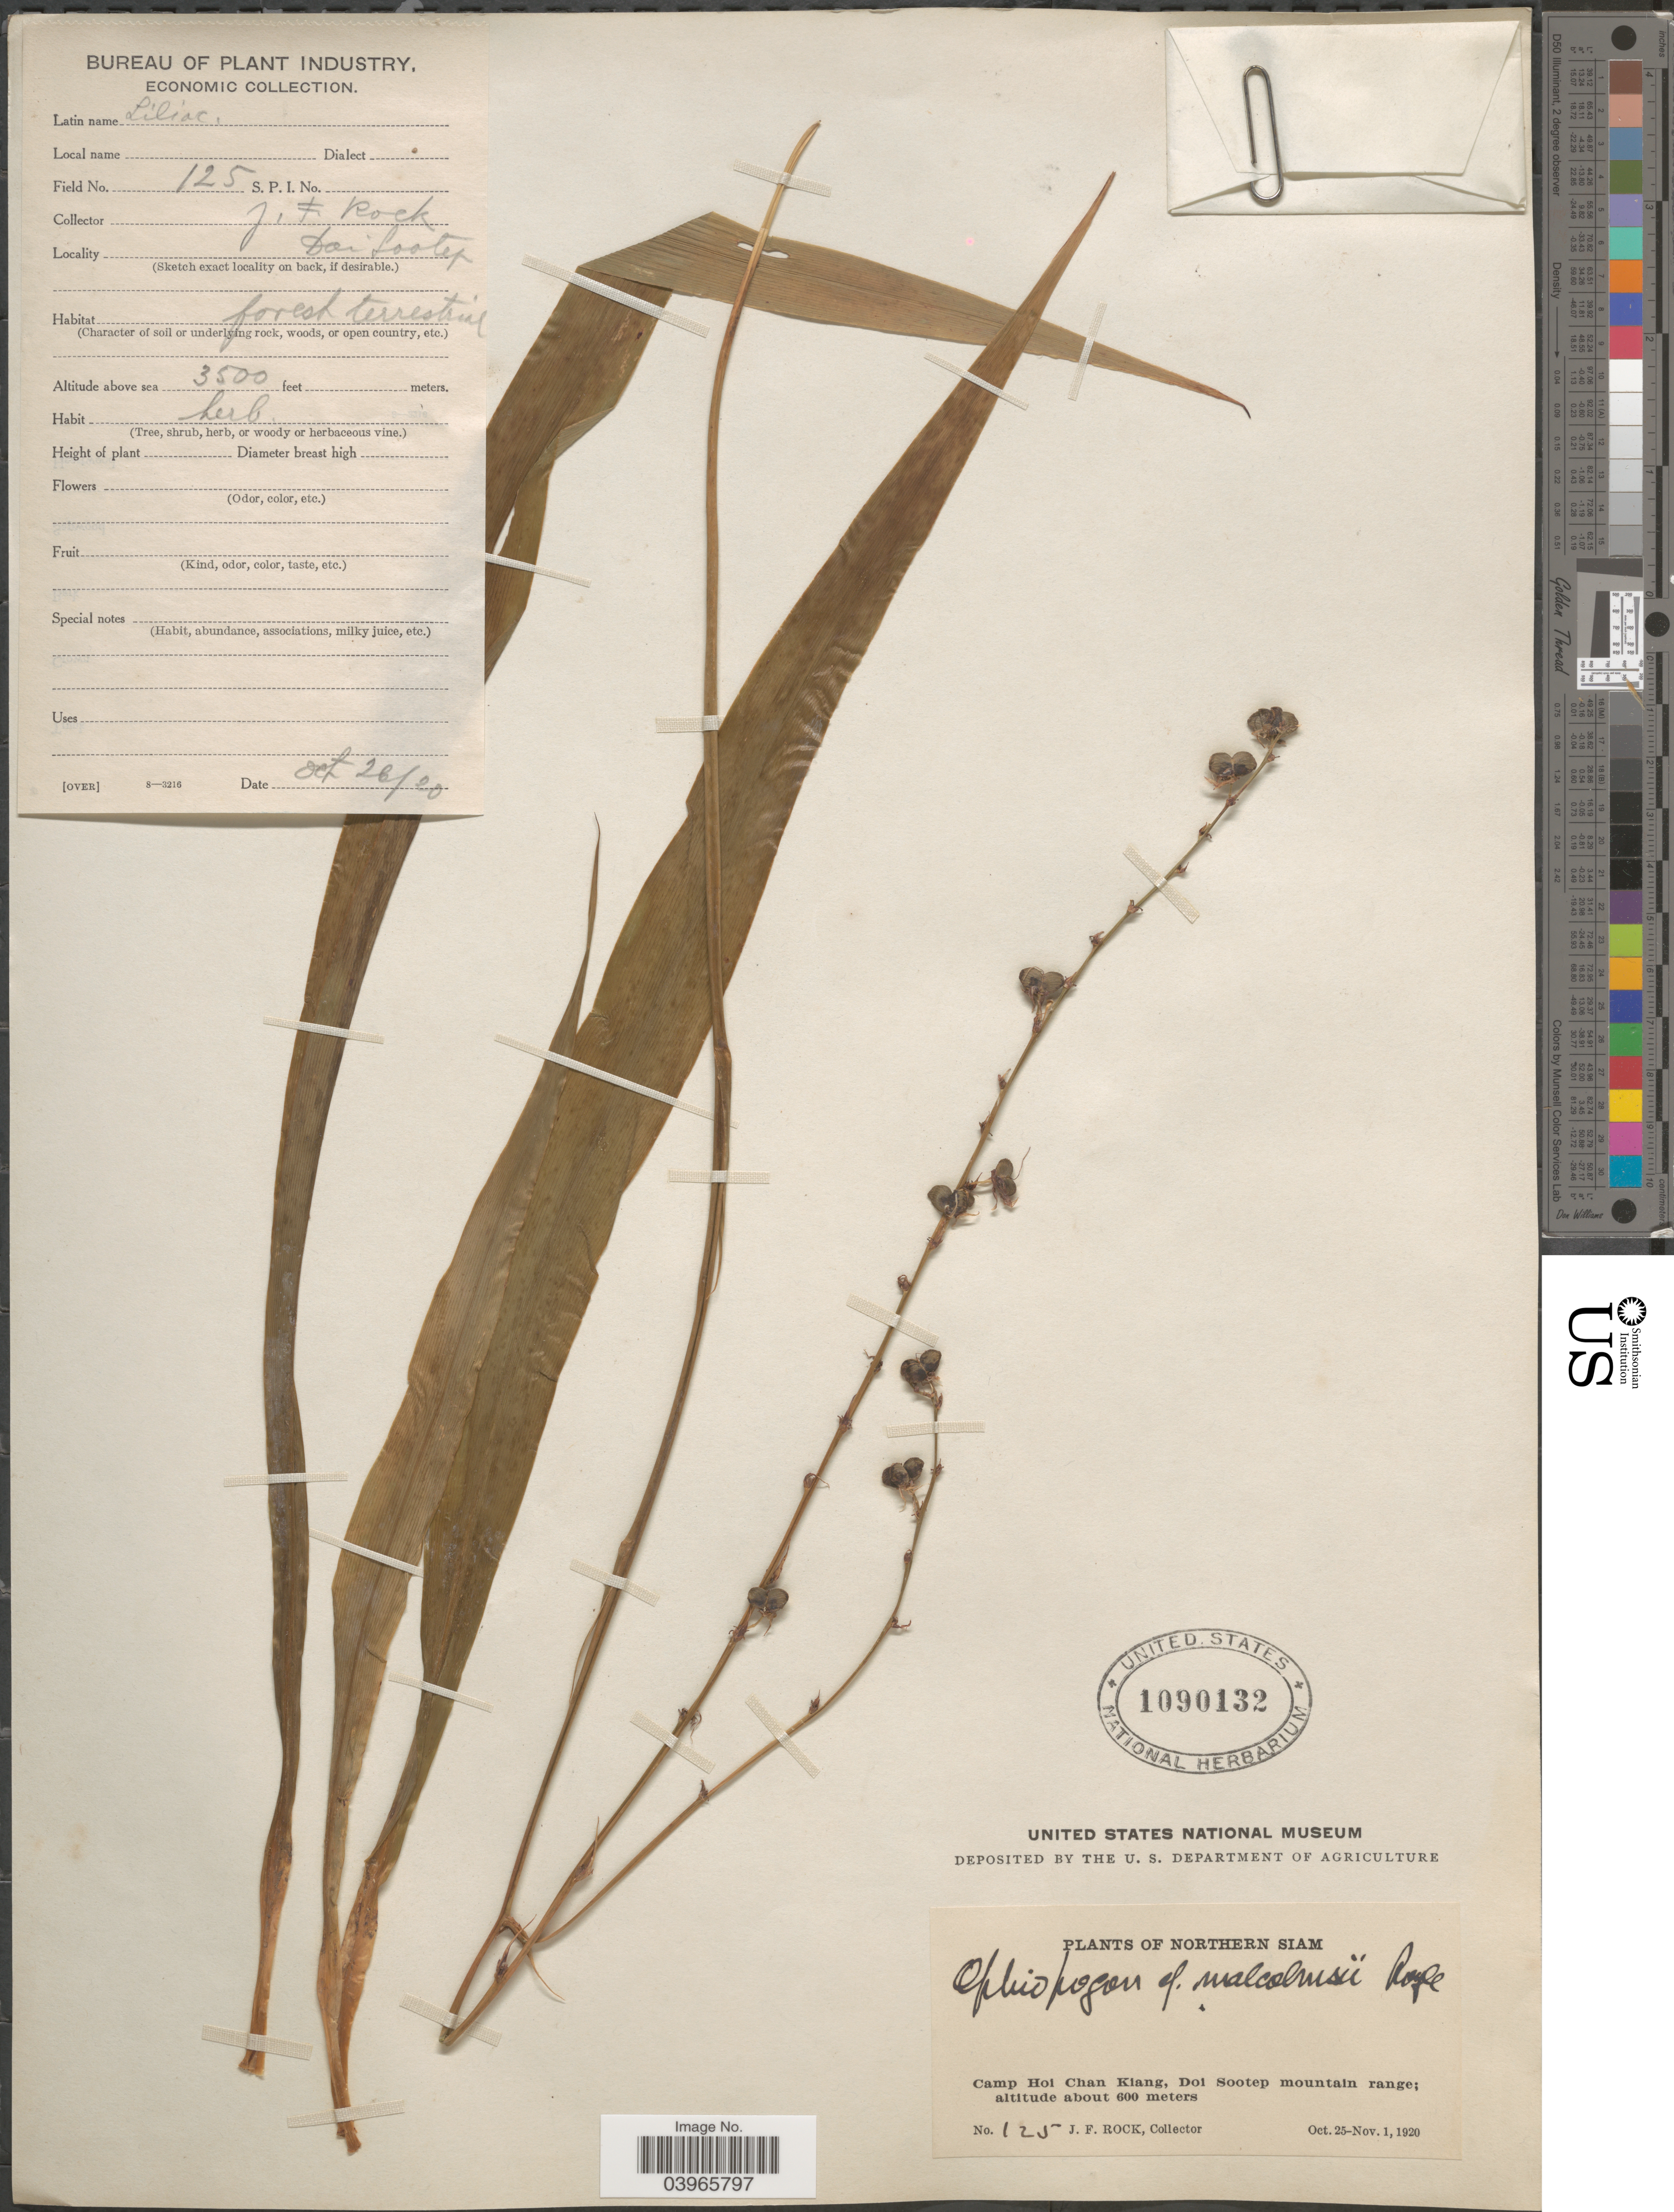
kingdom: Plantae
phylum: Tracheophyta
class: Liliopsida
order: Asparagales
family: Asparagaceae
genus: Ophiopogon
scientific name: Ophiopogon malcolmsii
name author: Royle ex Hook. f.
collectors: J. Rock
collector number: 125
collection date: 1920-10-26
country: Thailand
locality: Doi Sootep. Northern Siam. Camp Hoi Chan Kiang, Doi Sootep mountain range.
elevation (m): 600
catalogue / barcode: US 1090132